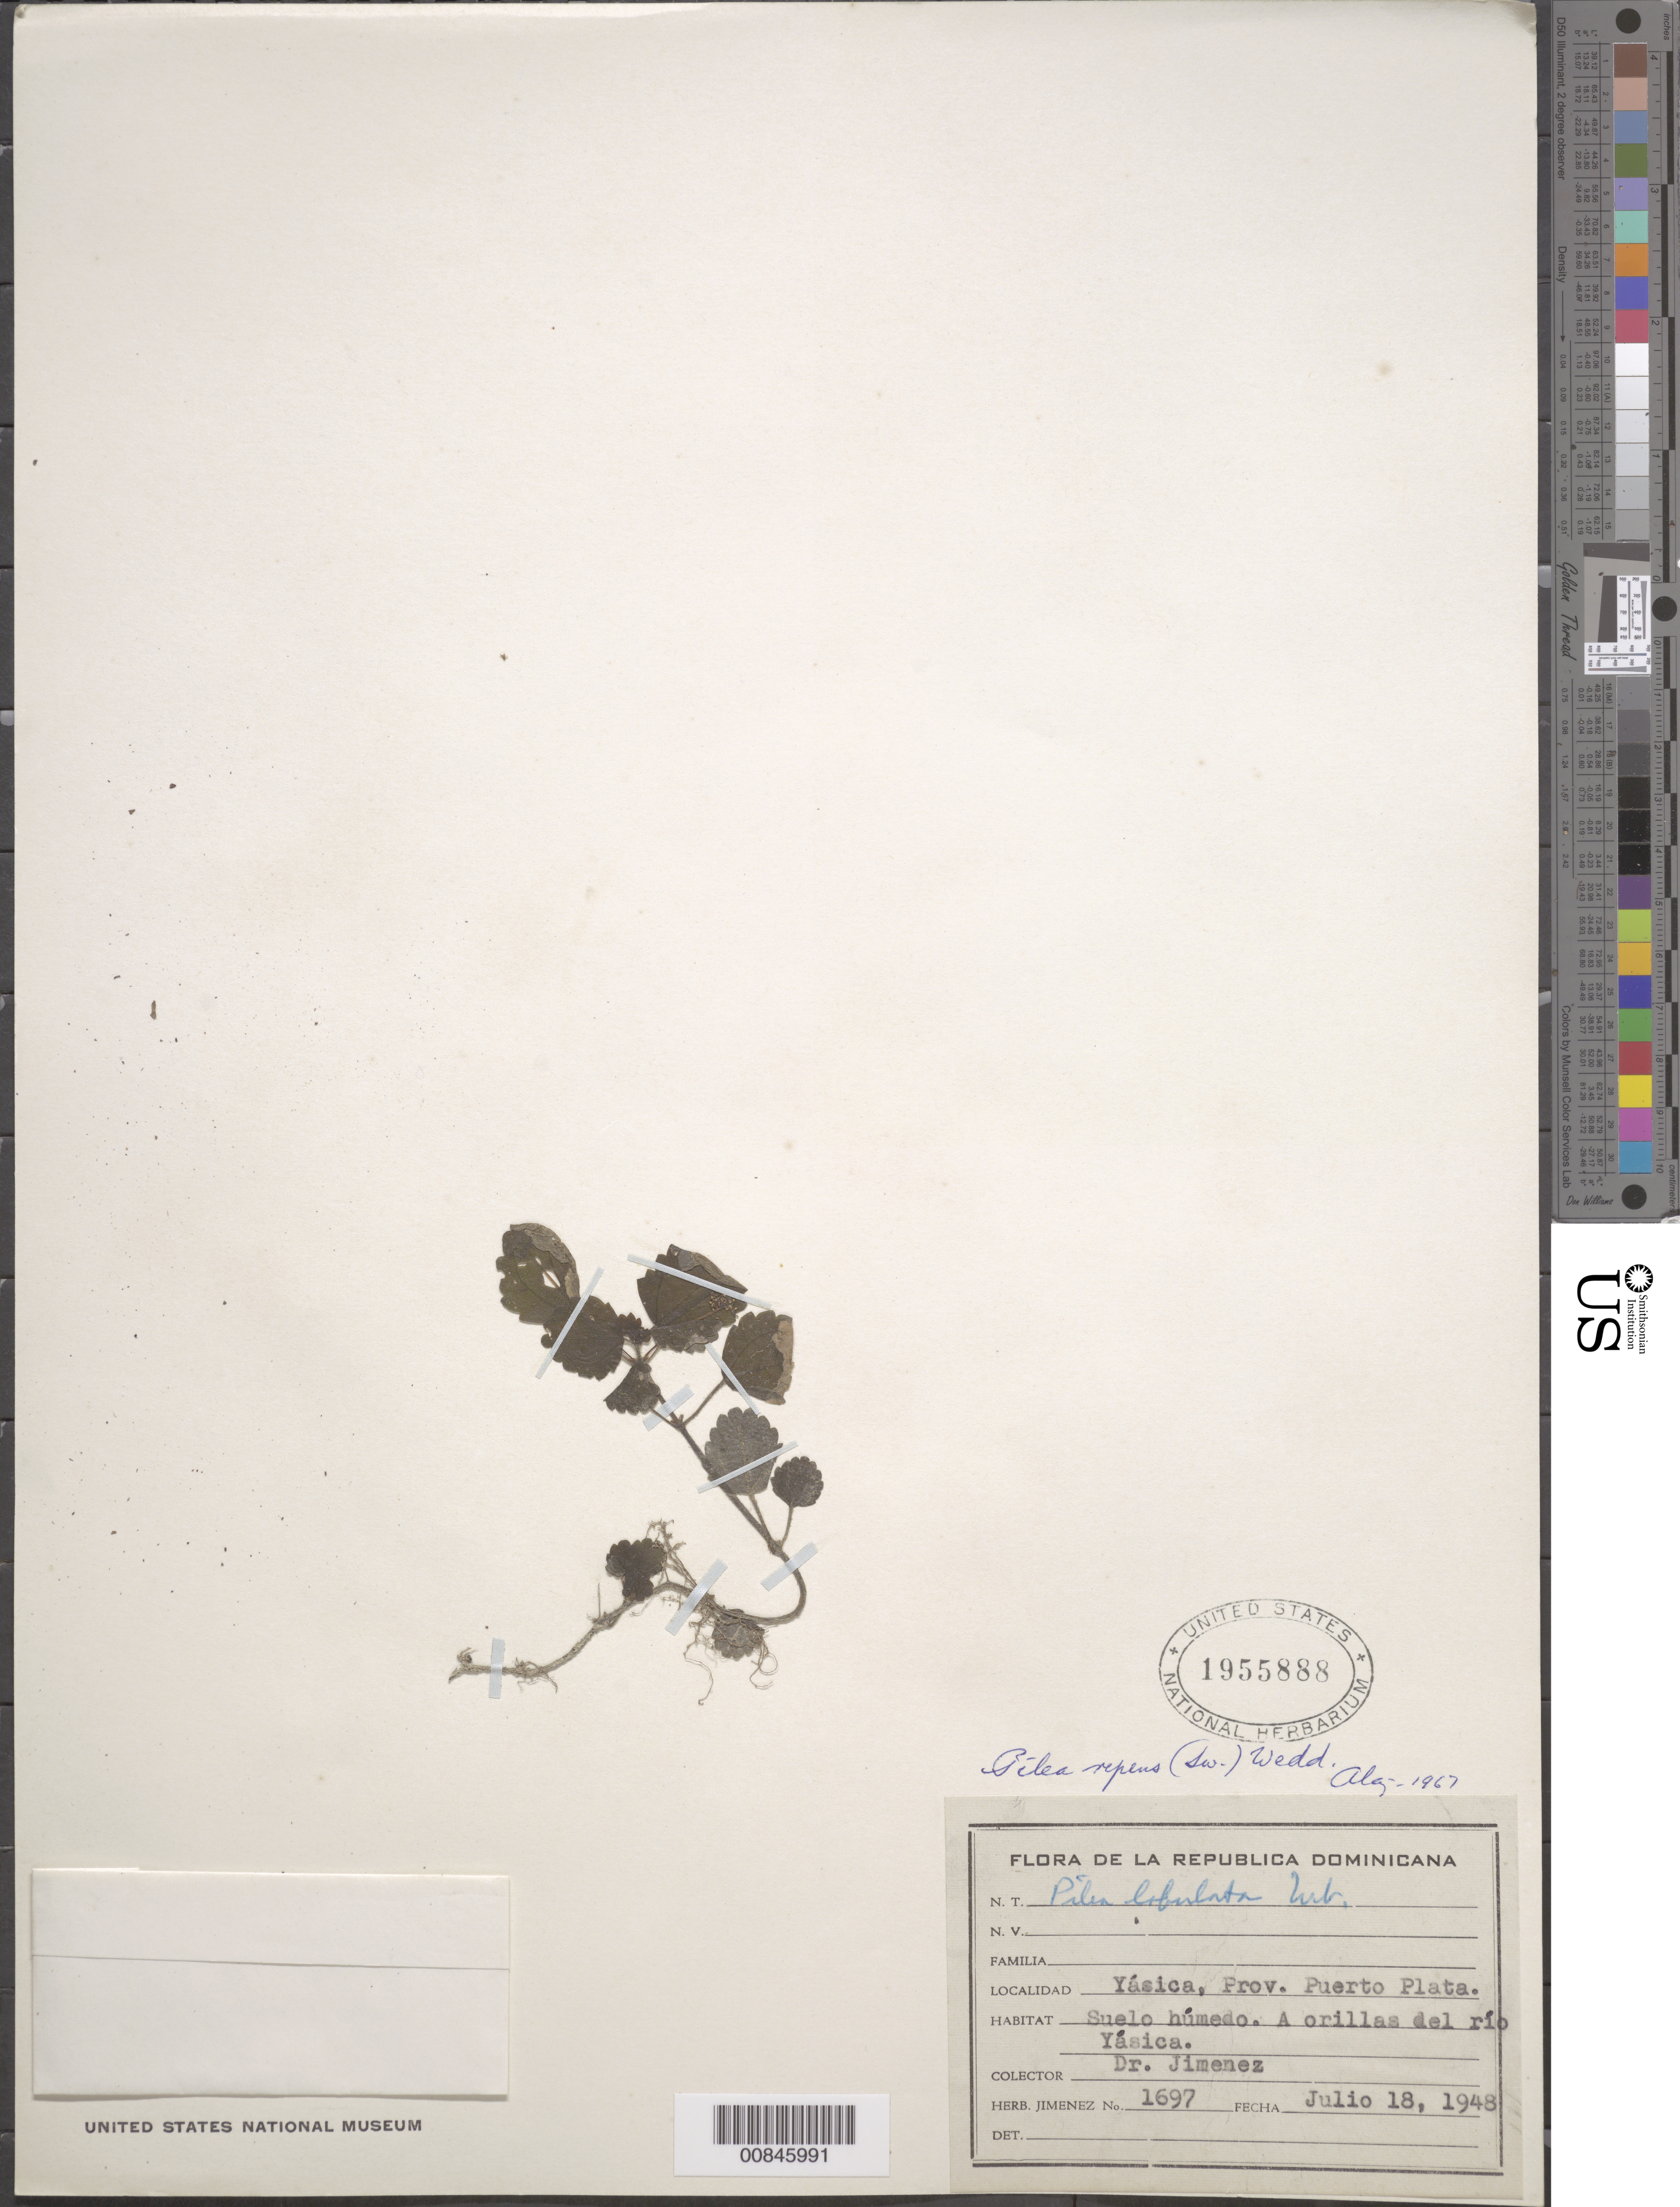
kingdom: Plantae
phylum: Tracheophyta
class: Magnoliopsida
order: Rosales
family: Urticaceae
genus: Pilea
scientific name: Pilea repens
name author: (Sw.) Wedd.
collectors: J. J. Jiménez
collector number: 1697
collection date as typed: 18 Jul 1948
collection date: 1948-07-18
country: Dominican Republic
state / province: Puerto Plata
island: Hispaniola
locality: Yásica. A orillas del Río Yásica.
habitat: Suelo húmedo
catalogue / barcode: US 1955888